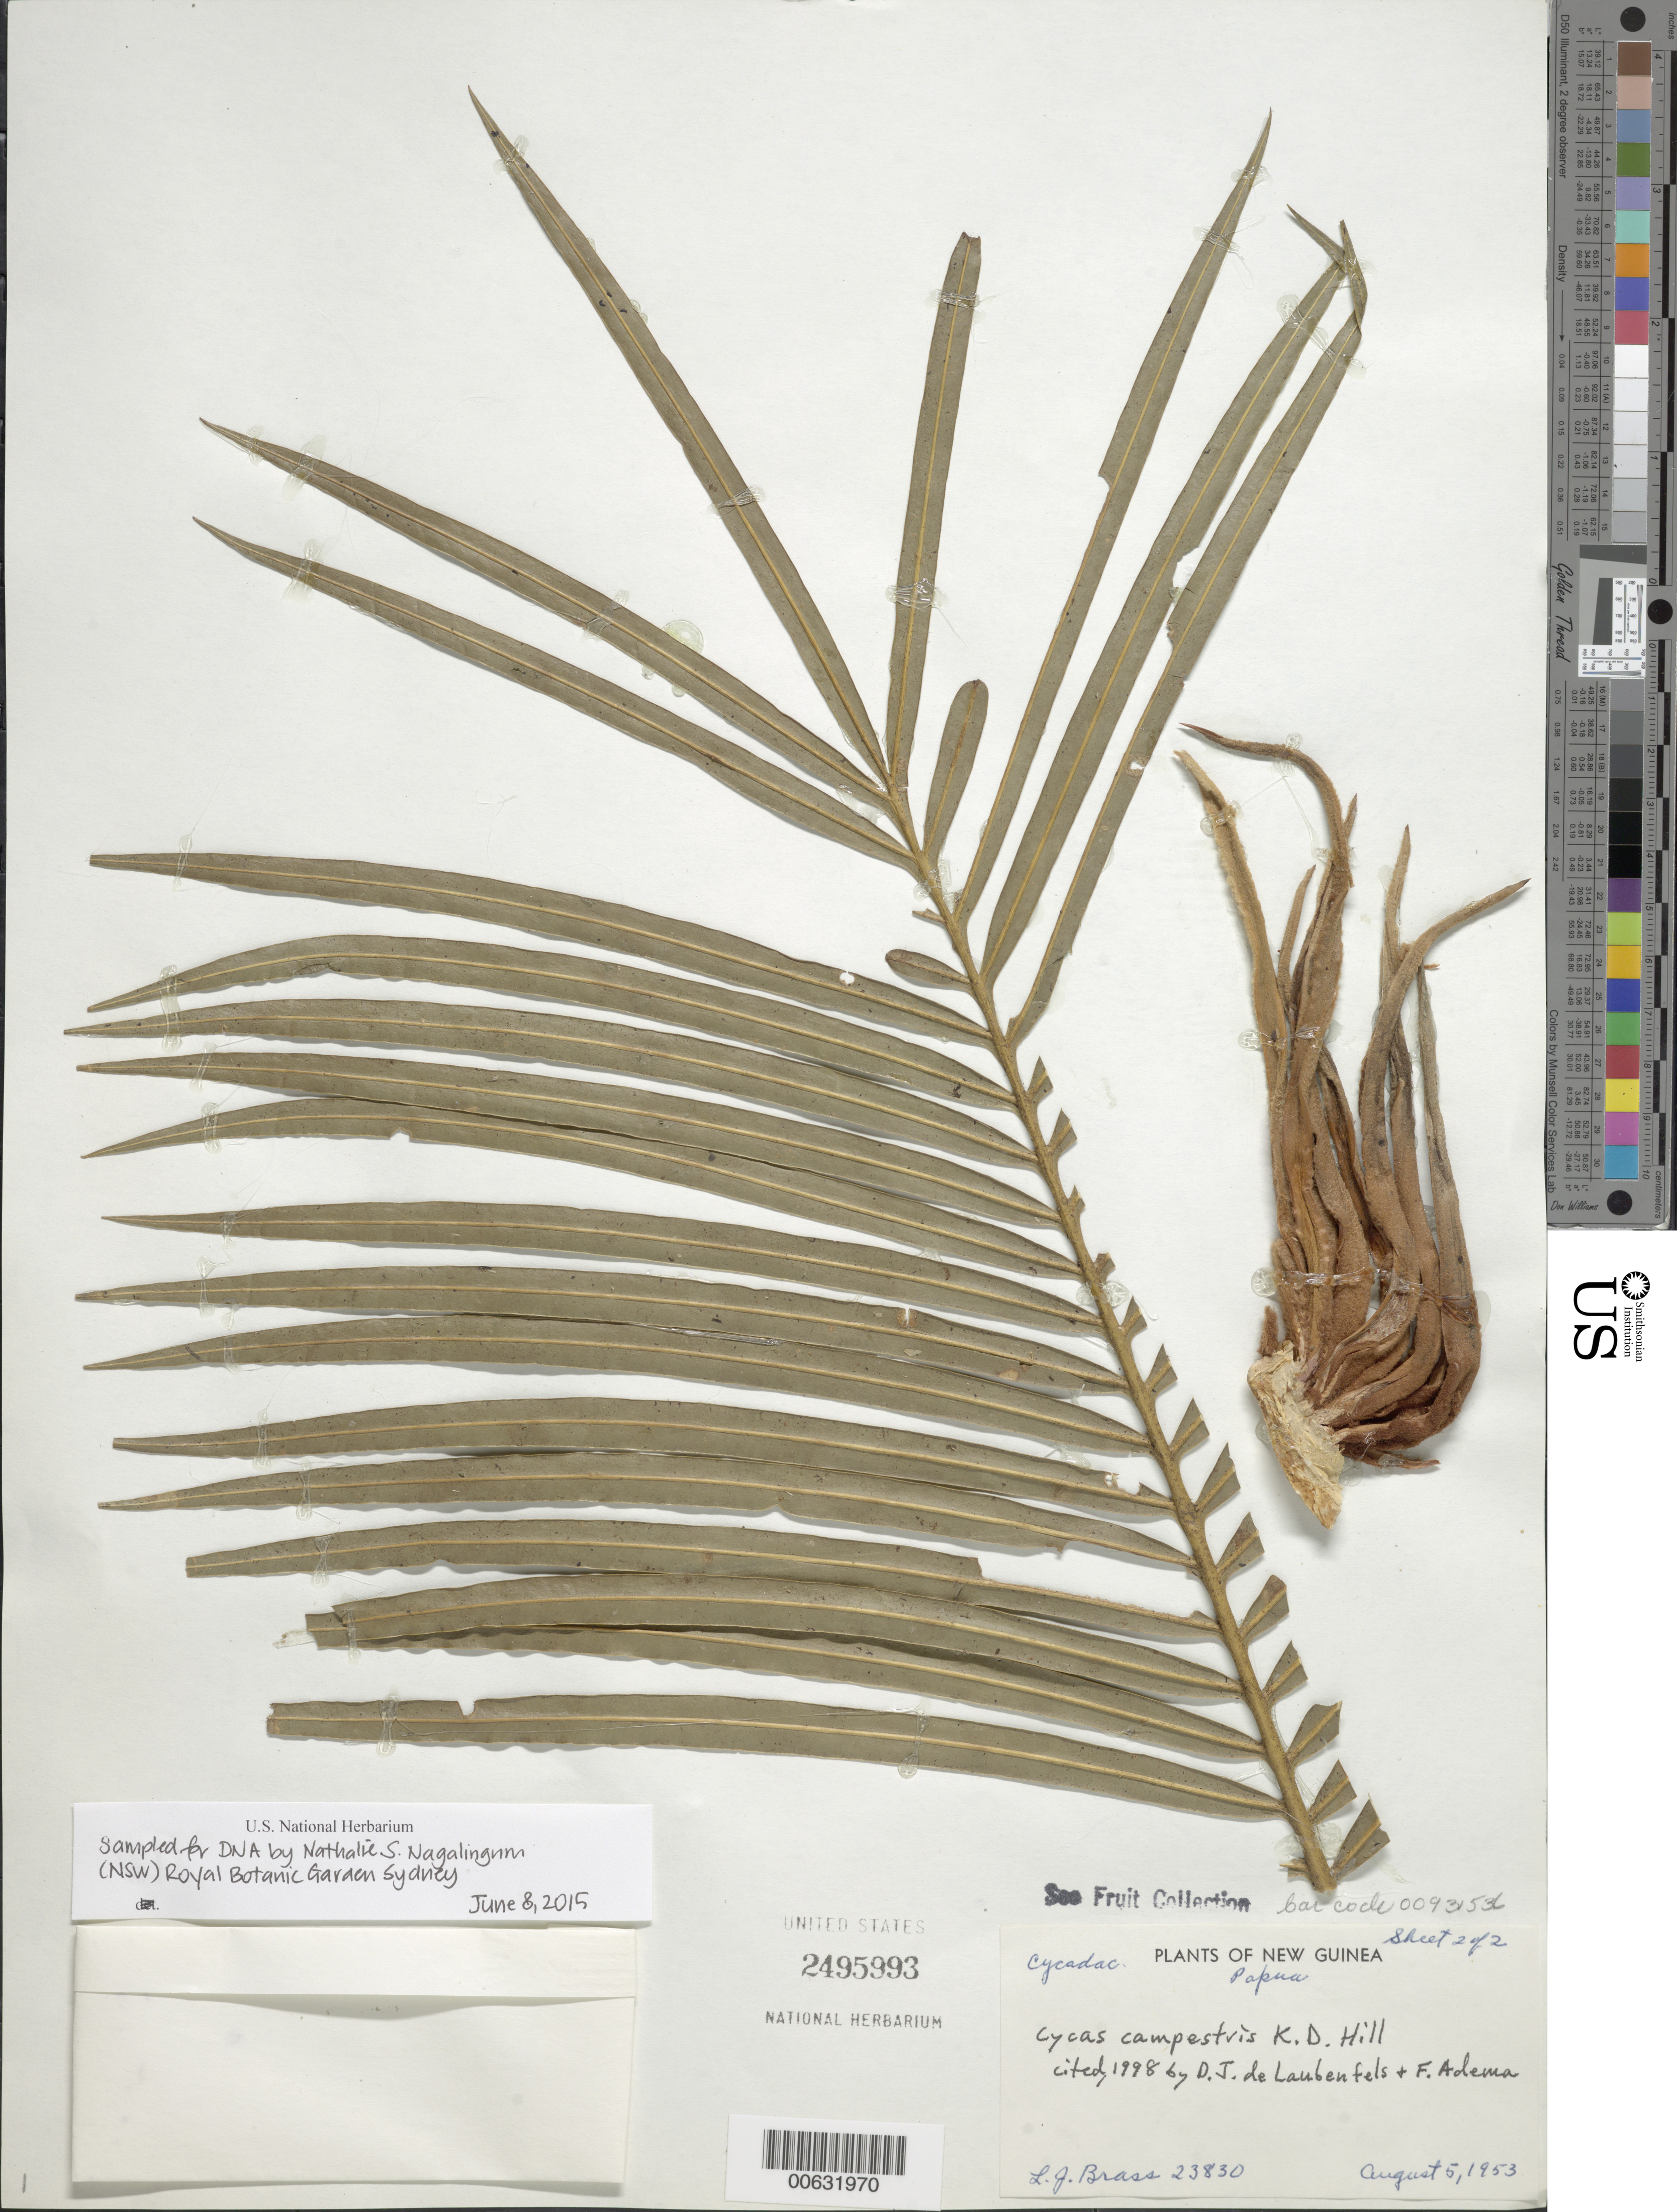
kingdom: Plantae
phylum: Tracheophyta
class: Cycadopsida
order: Cycadales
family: Cycadaceae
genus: Cycas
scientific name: Cycas campestris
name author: K.D. Hill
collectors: L. J. Brass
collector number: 23830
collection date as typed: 05 Aug 1953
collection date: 1953-08-05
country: Papua New Guinea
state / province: Milne Bay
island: New Guinea Group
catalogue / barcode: US 2495993